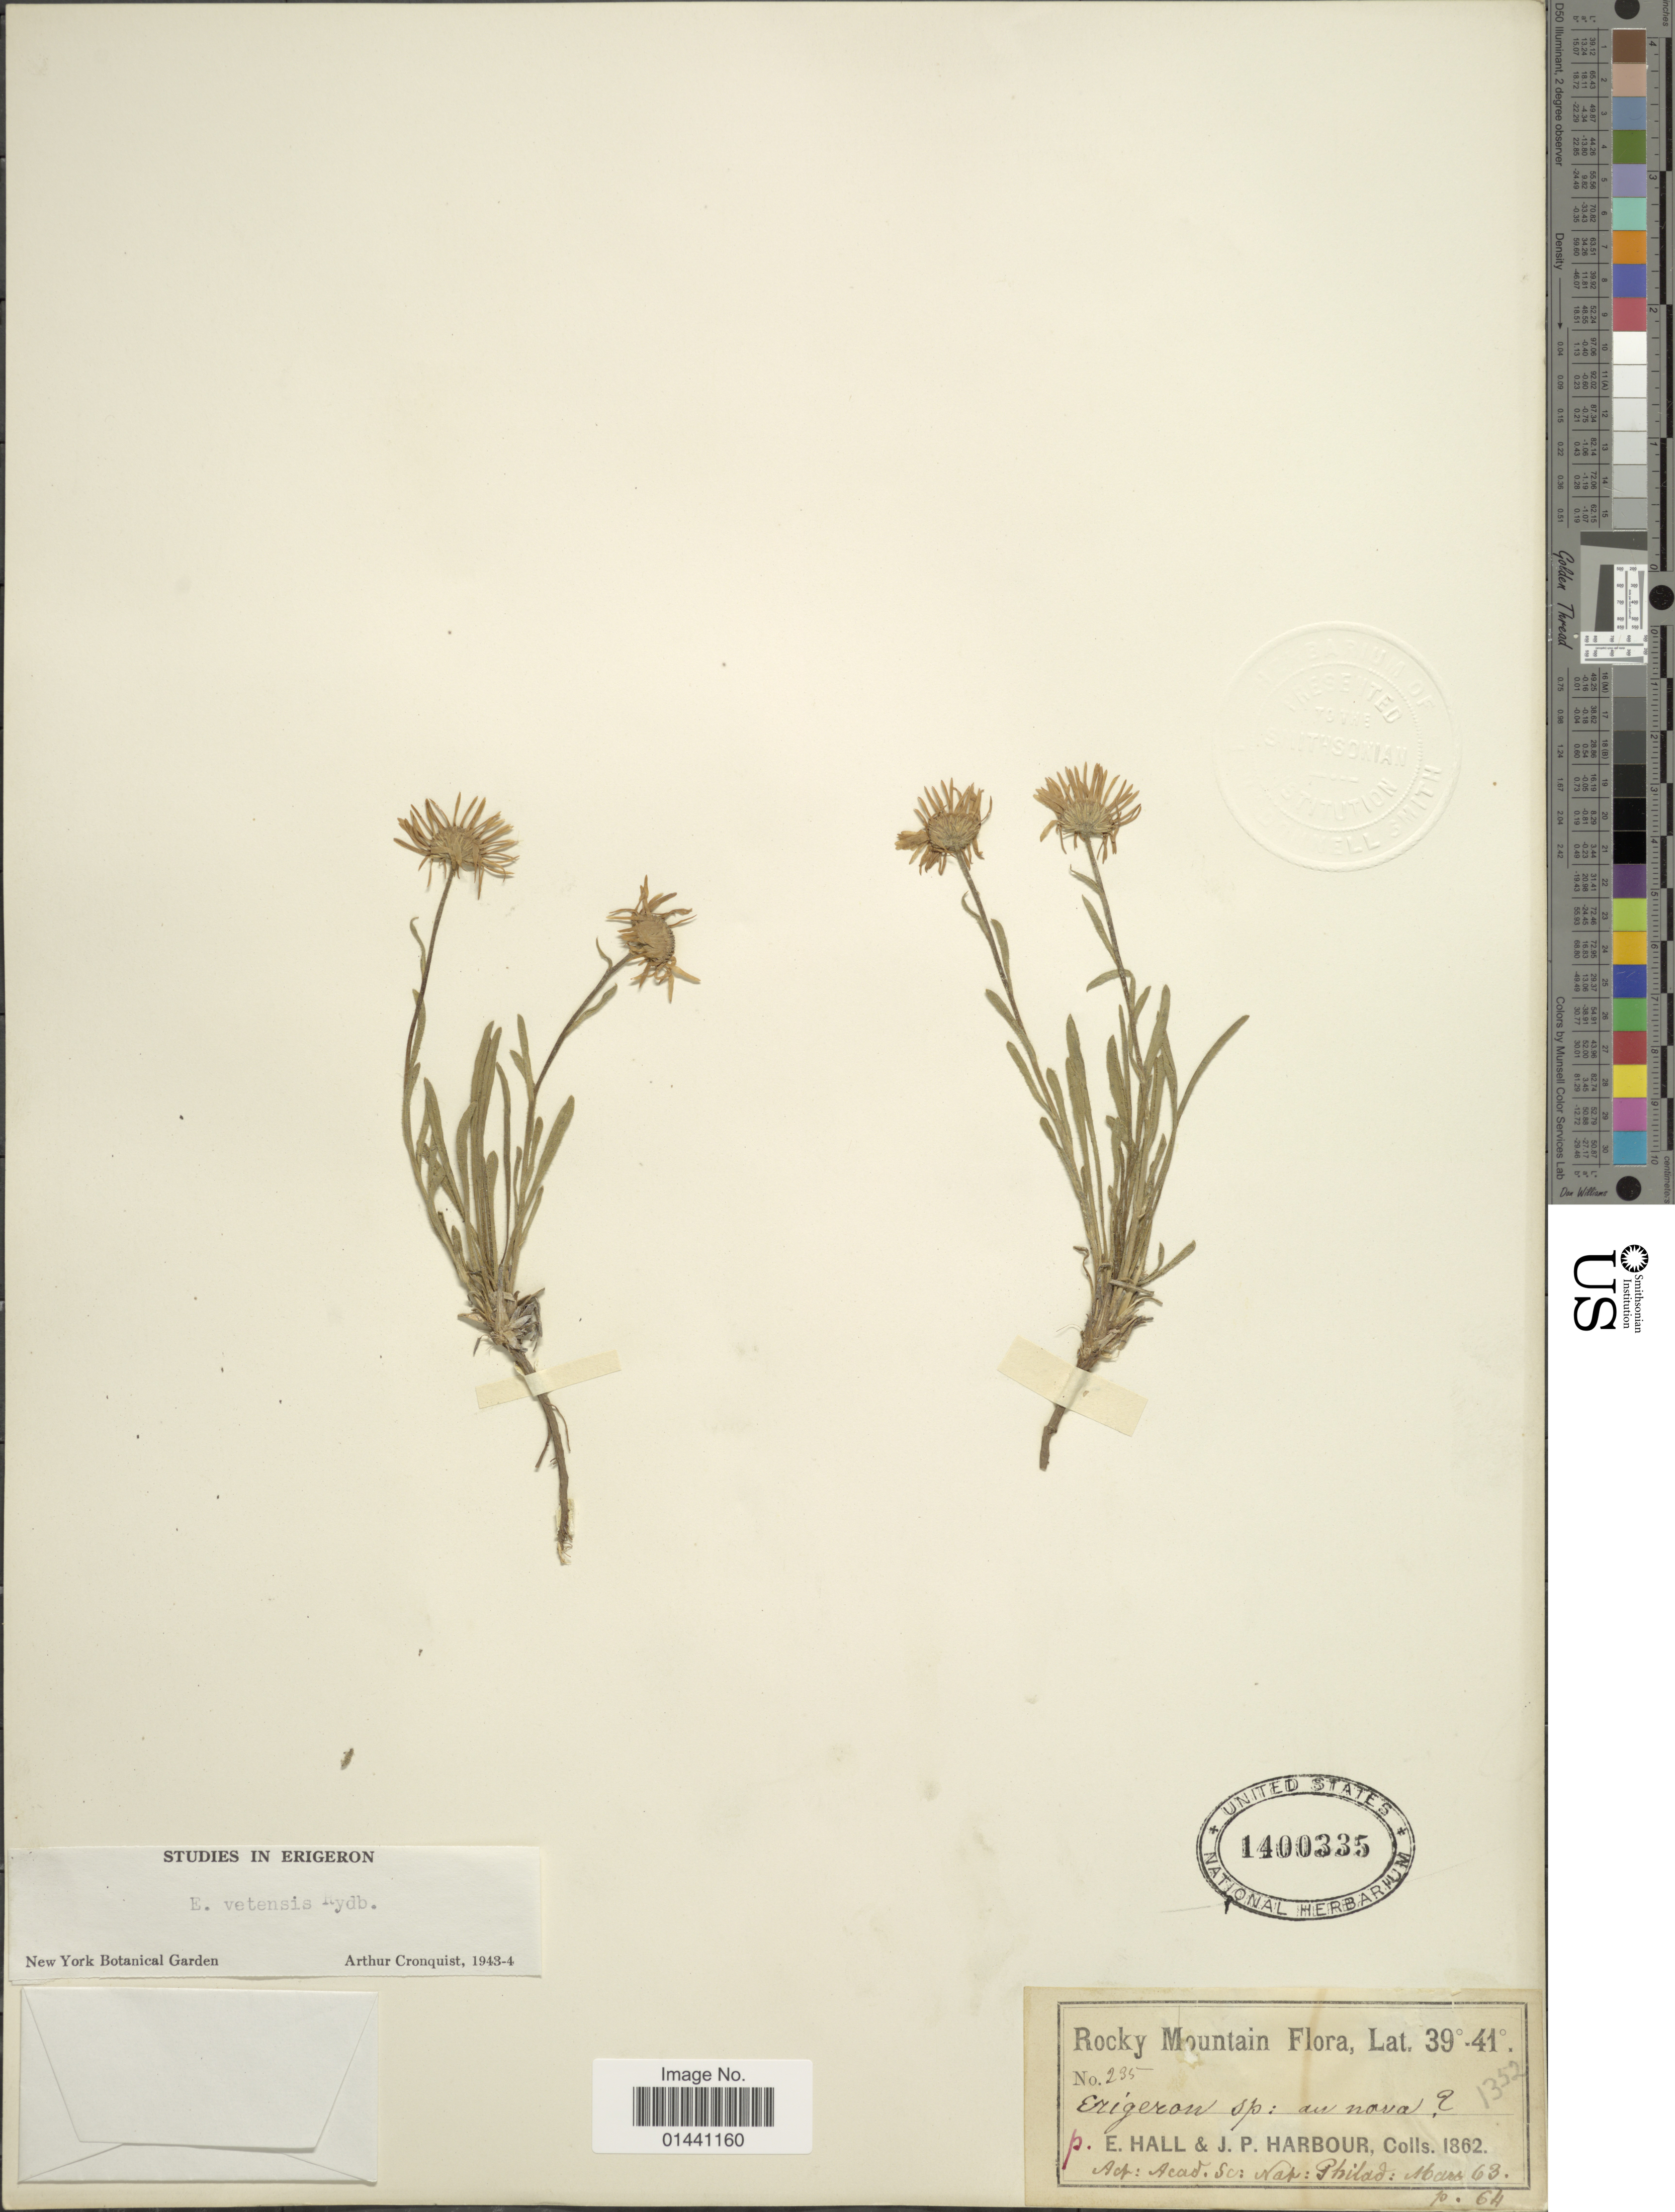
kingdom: Plantae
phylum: Tracheophyta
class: Magnoliopsida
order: Asterales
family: Asteraceae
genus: Erigeron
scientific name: Erigeron vetensis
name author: Rydb.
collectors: E. Hall & J. Harbour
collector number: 235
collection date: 1862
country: United States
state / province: Colorado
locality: Rocky Mtns.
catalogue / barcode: US 1400335